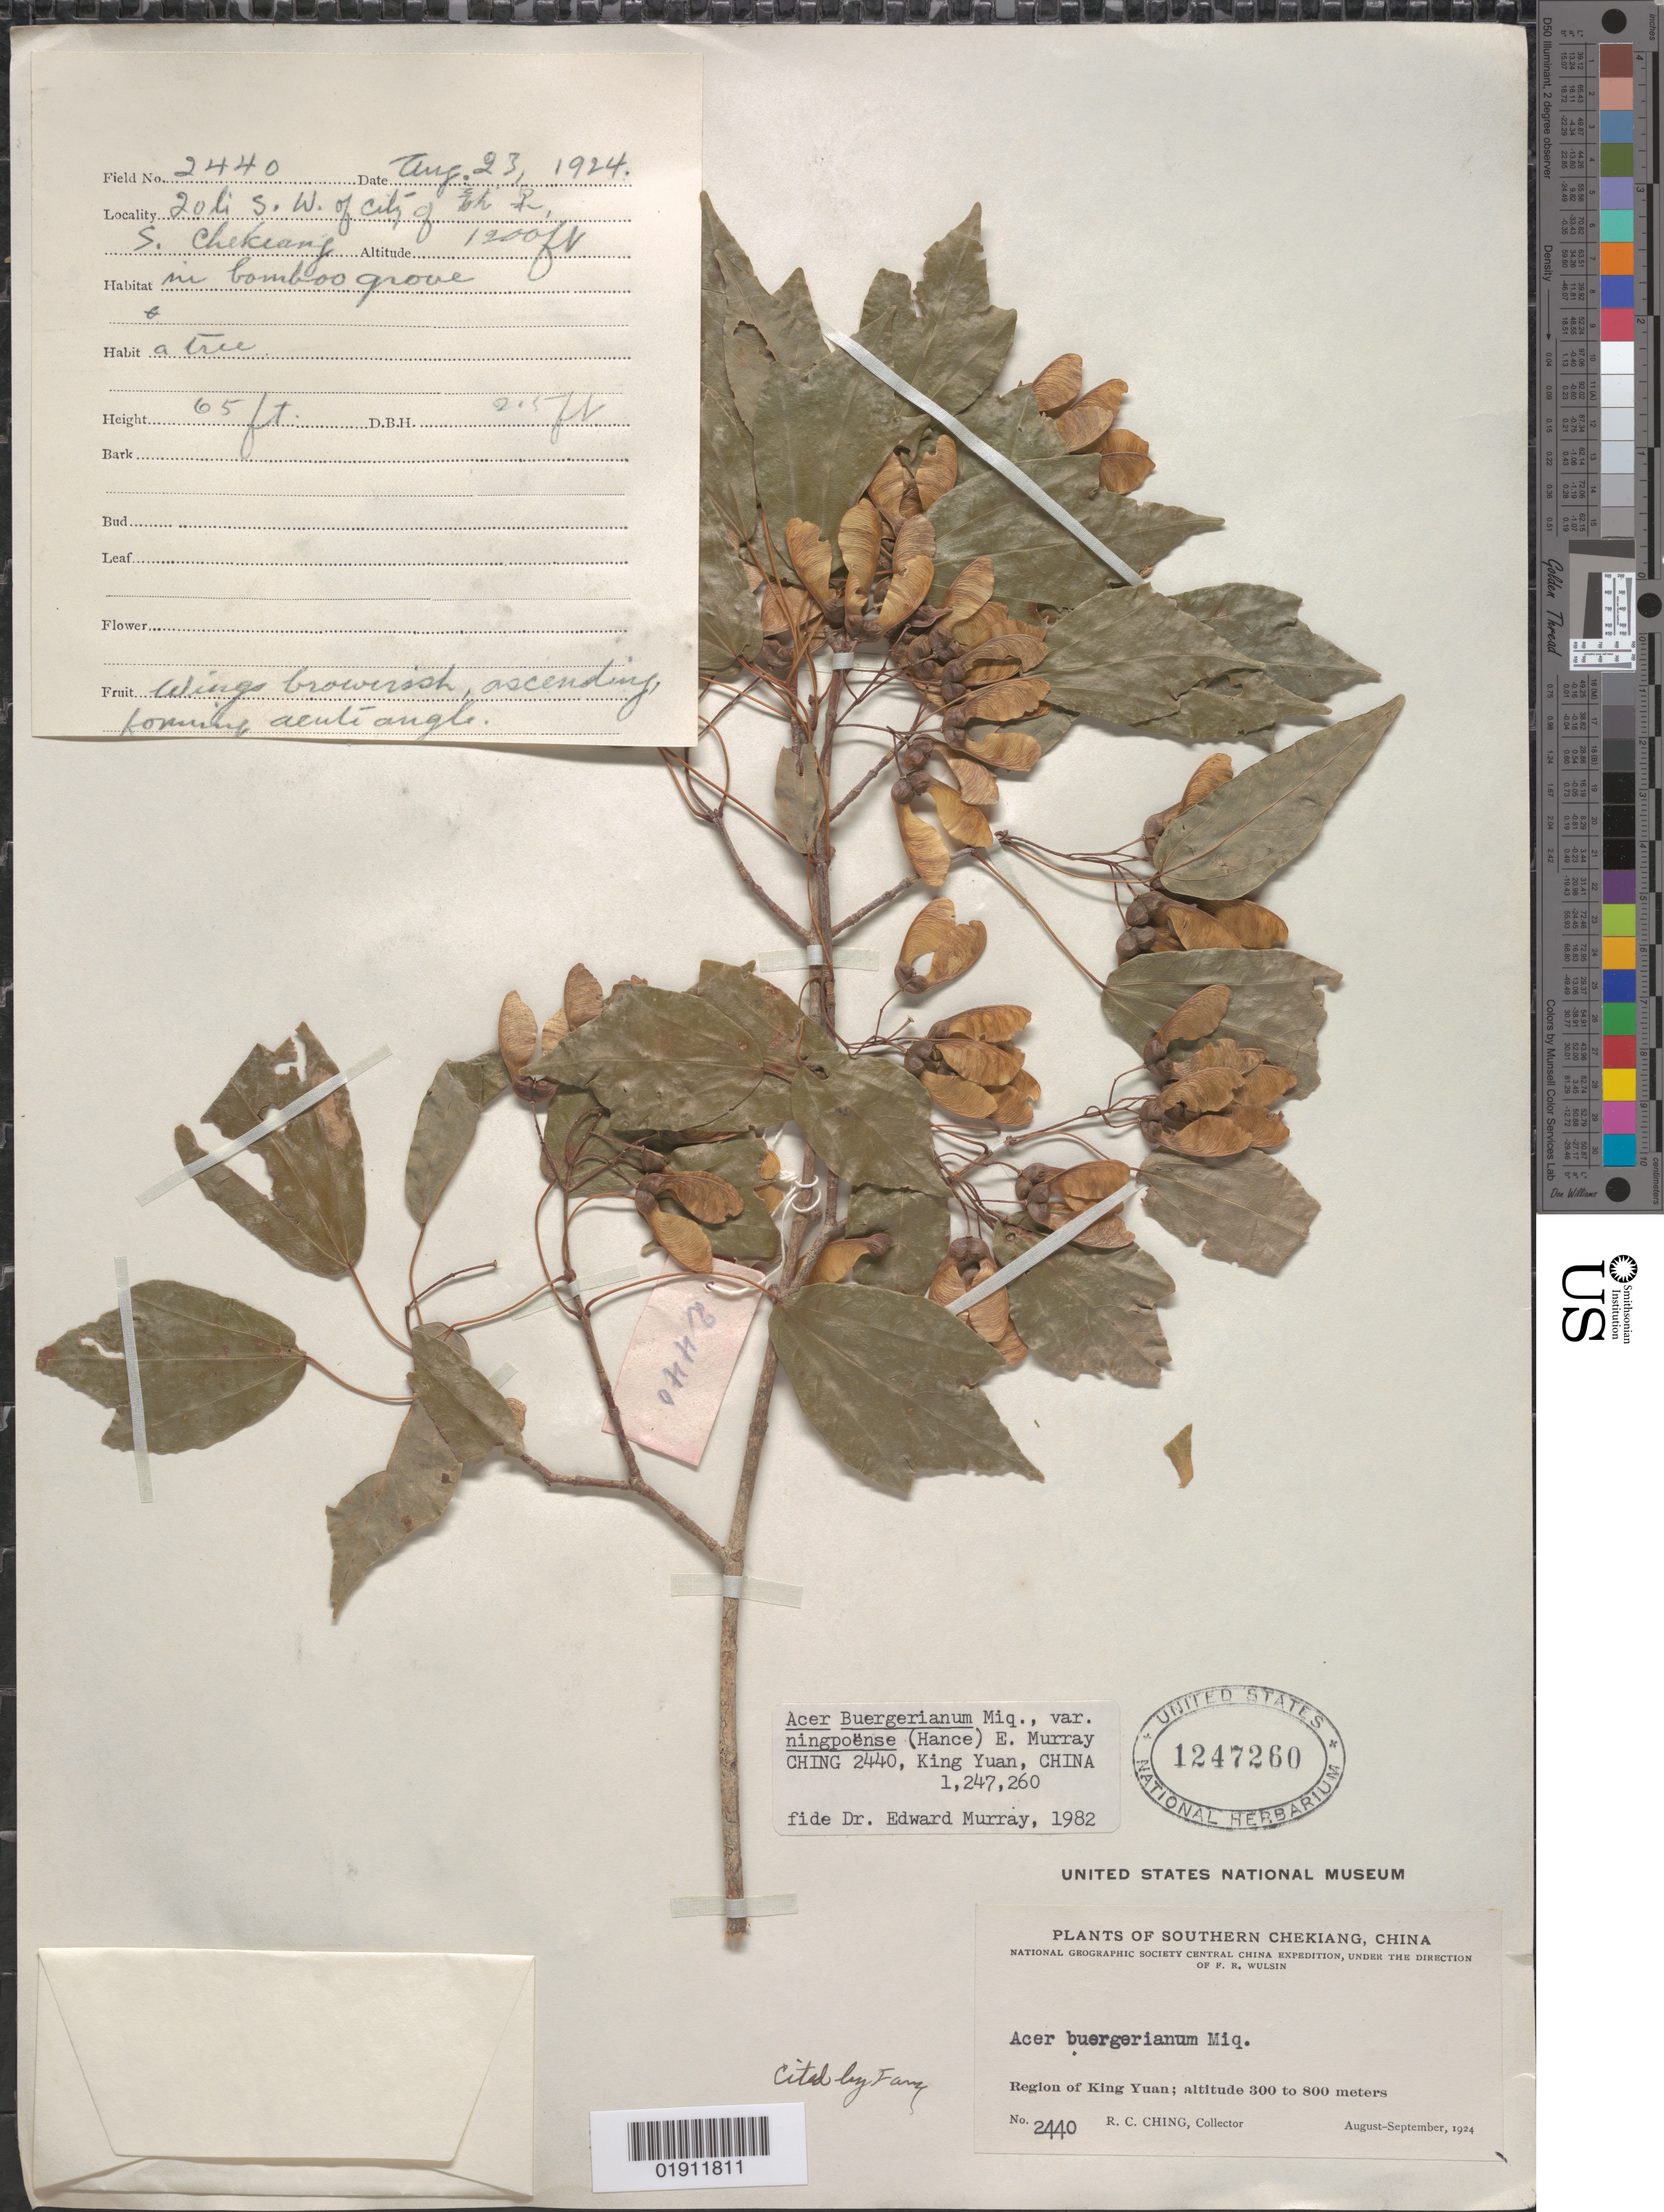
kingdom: Plantae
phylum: Tracheophyta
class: Magnoliopsida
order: Sapindales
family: Sapindaceae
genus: Acer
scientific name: Acer buergerianum subsp. ningpoense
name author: (Hance) A.E. Murray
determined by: Murray, Edward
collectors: R. C. Ching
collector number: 2440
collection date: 1924-08-23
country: China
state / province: Zhejiang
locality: Chekiang [Zhejiang], 20 li [?] SW of city of [written in Chinese]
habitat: In bamboo grove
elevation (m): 366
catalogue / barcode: US 1247260